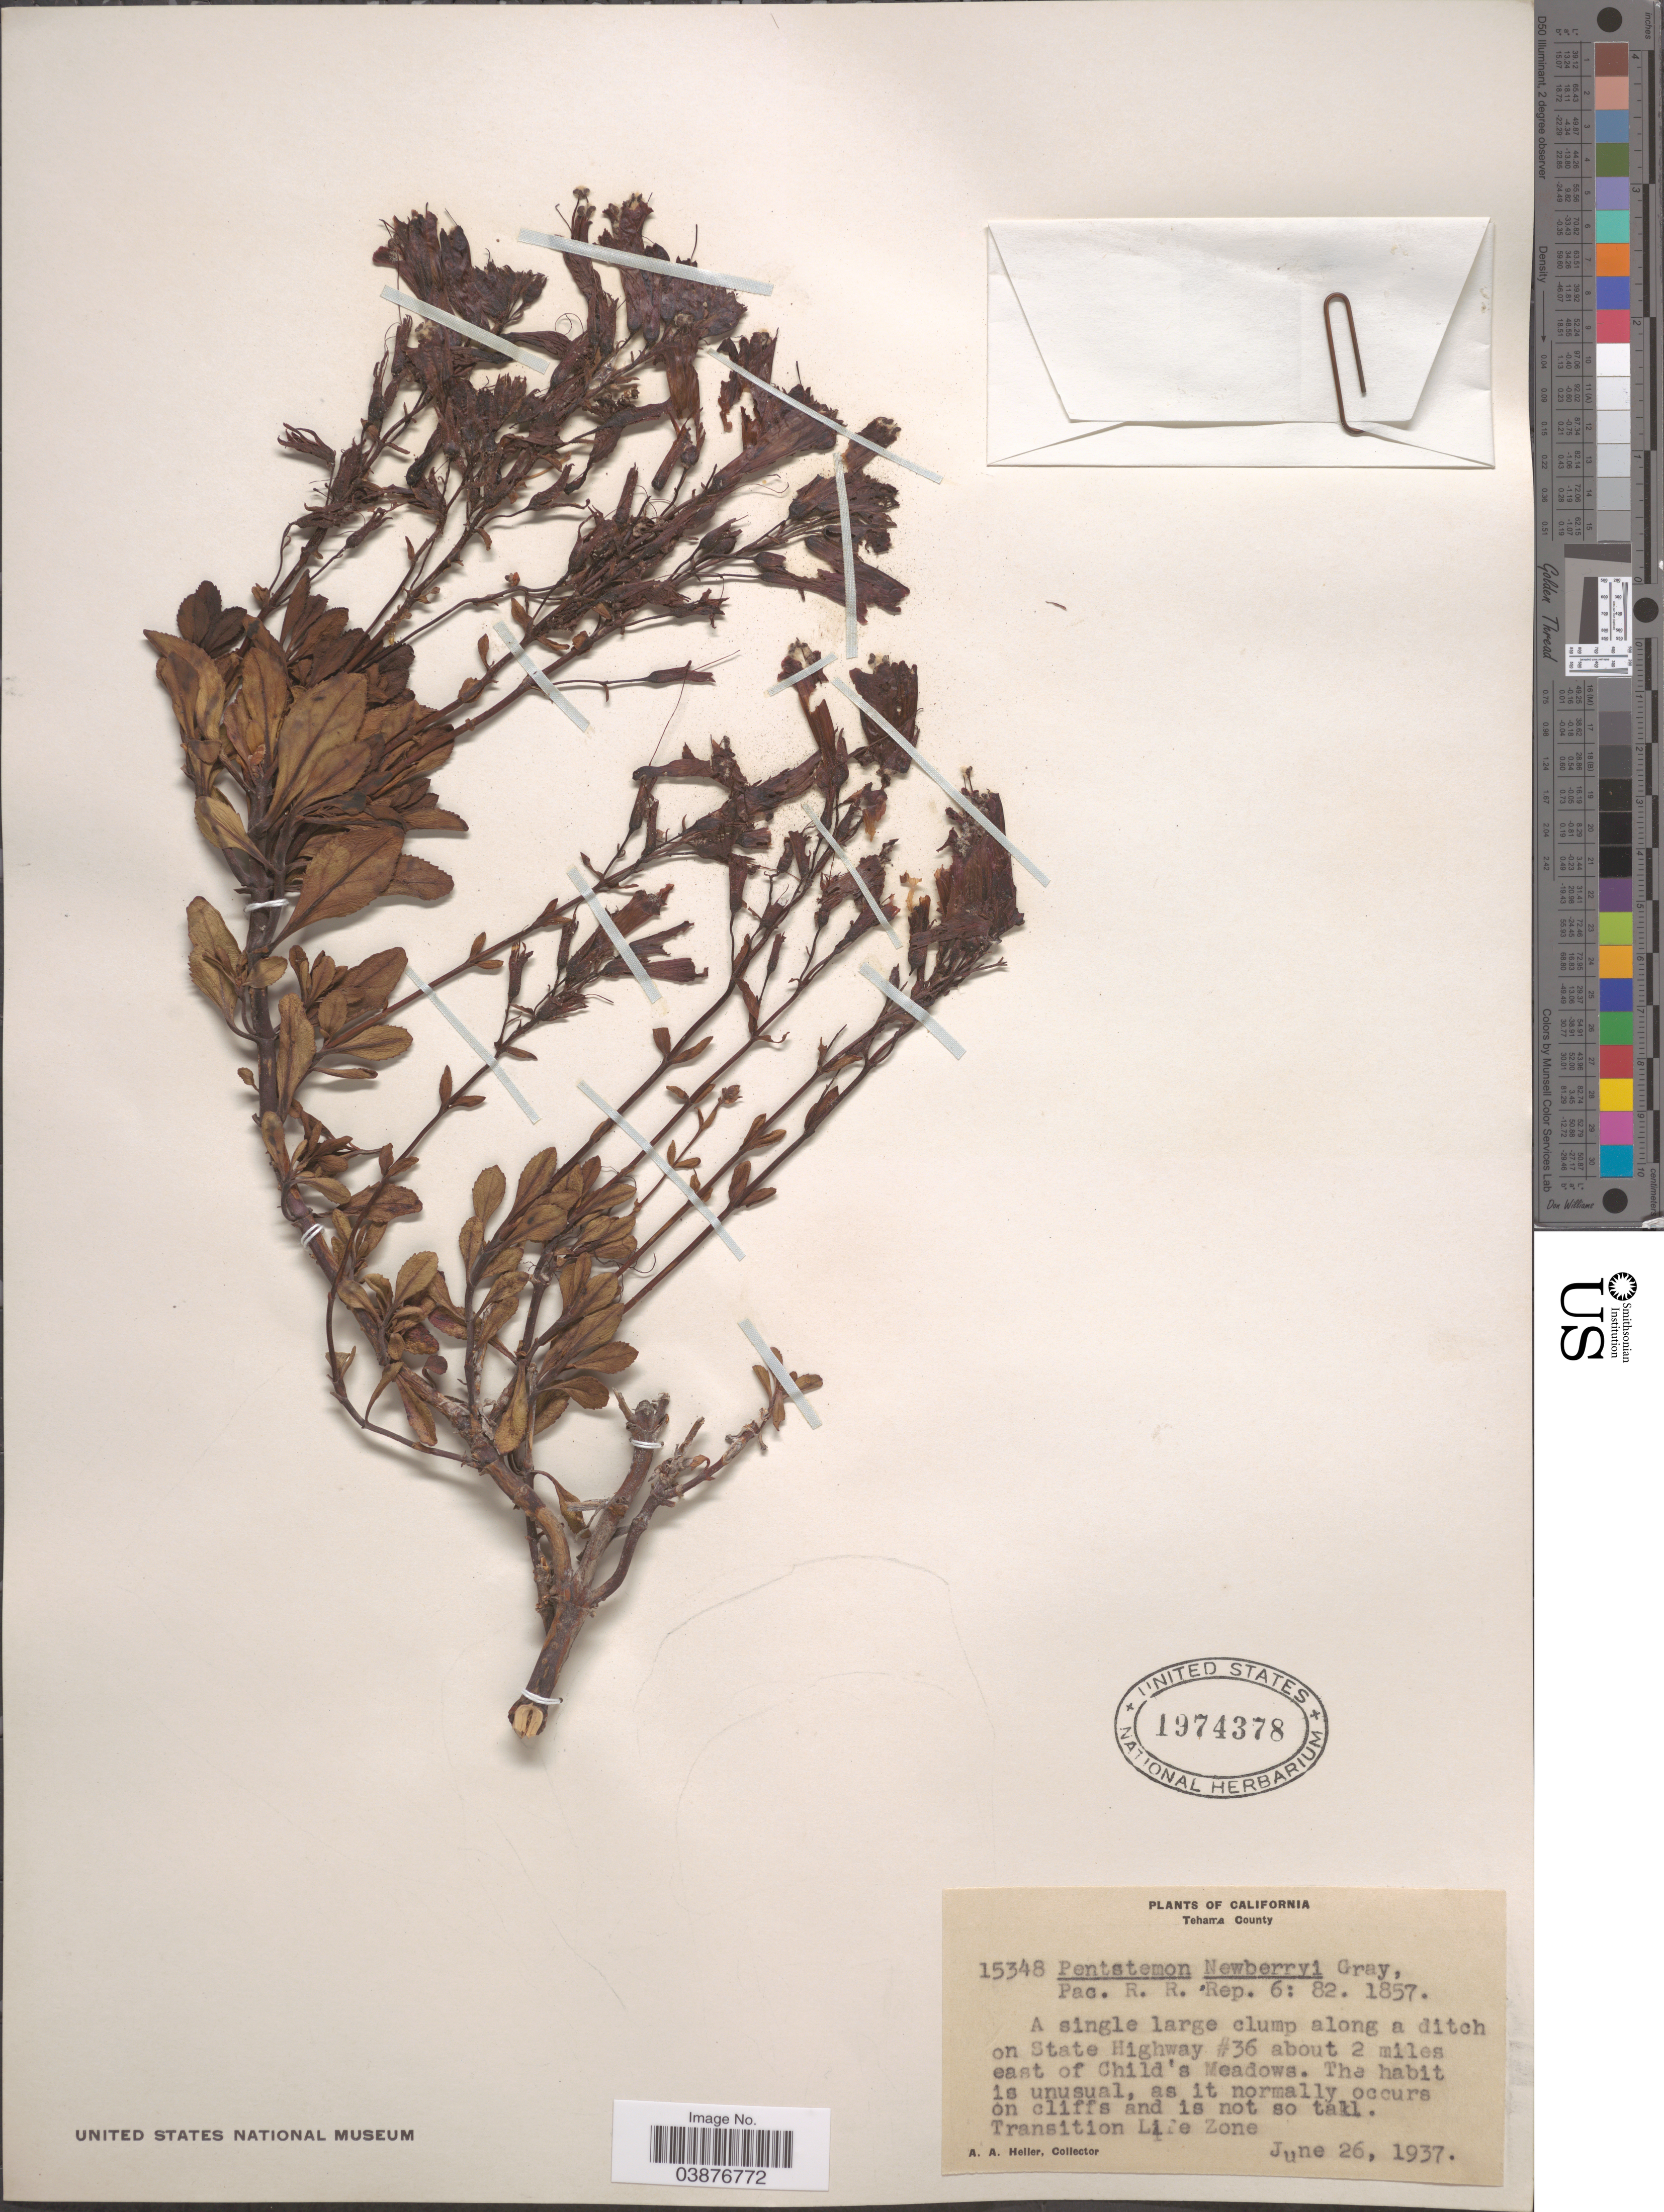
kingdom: Plantae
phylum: Tracheophyta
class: Magnoliopsida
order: Lamiales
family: Plantaginaceae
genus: Penstemon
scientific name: Penstemon newberryi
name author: A. Gray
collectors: A. A. Heller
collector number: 15348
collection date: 1937-06-26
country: United States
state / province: California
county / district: Tehama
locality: Tehema County. On State Highway #36 about 2 miles east of Child's Meadows. Transition Life Zone.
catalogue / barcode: US 1974378